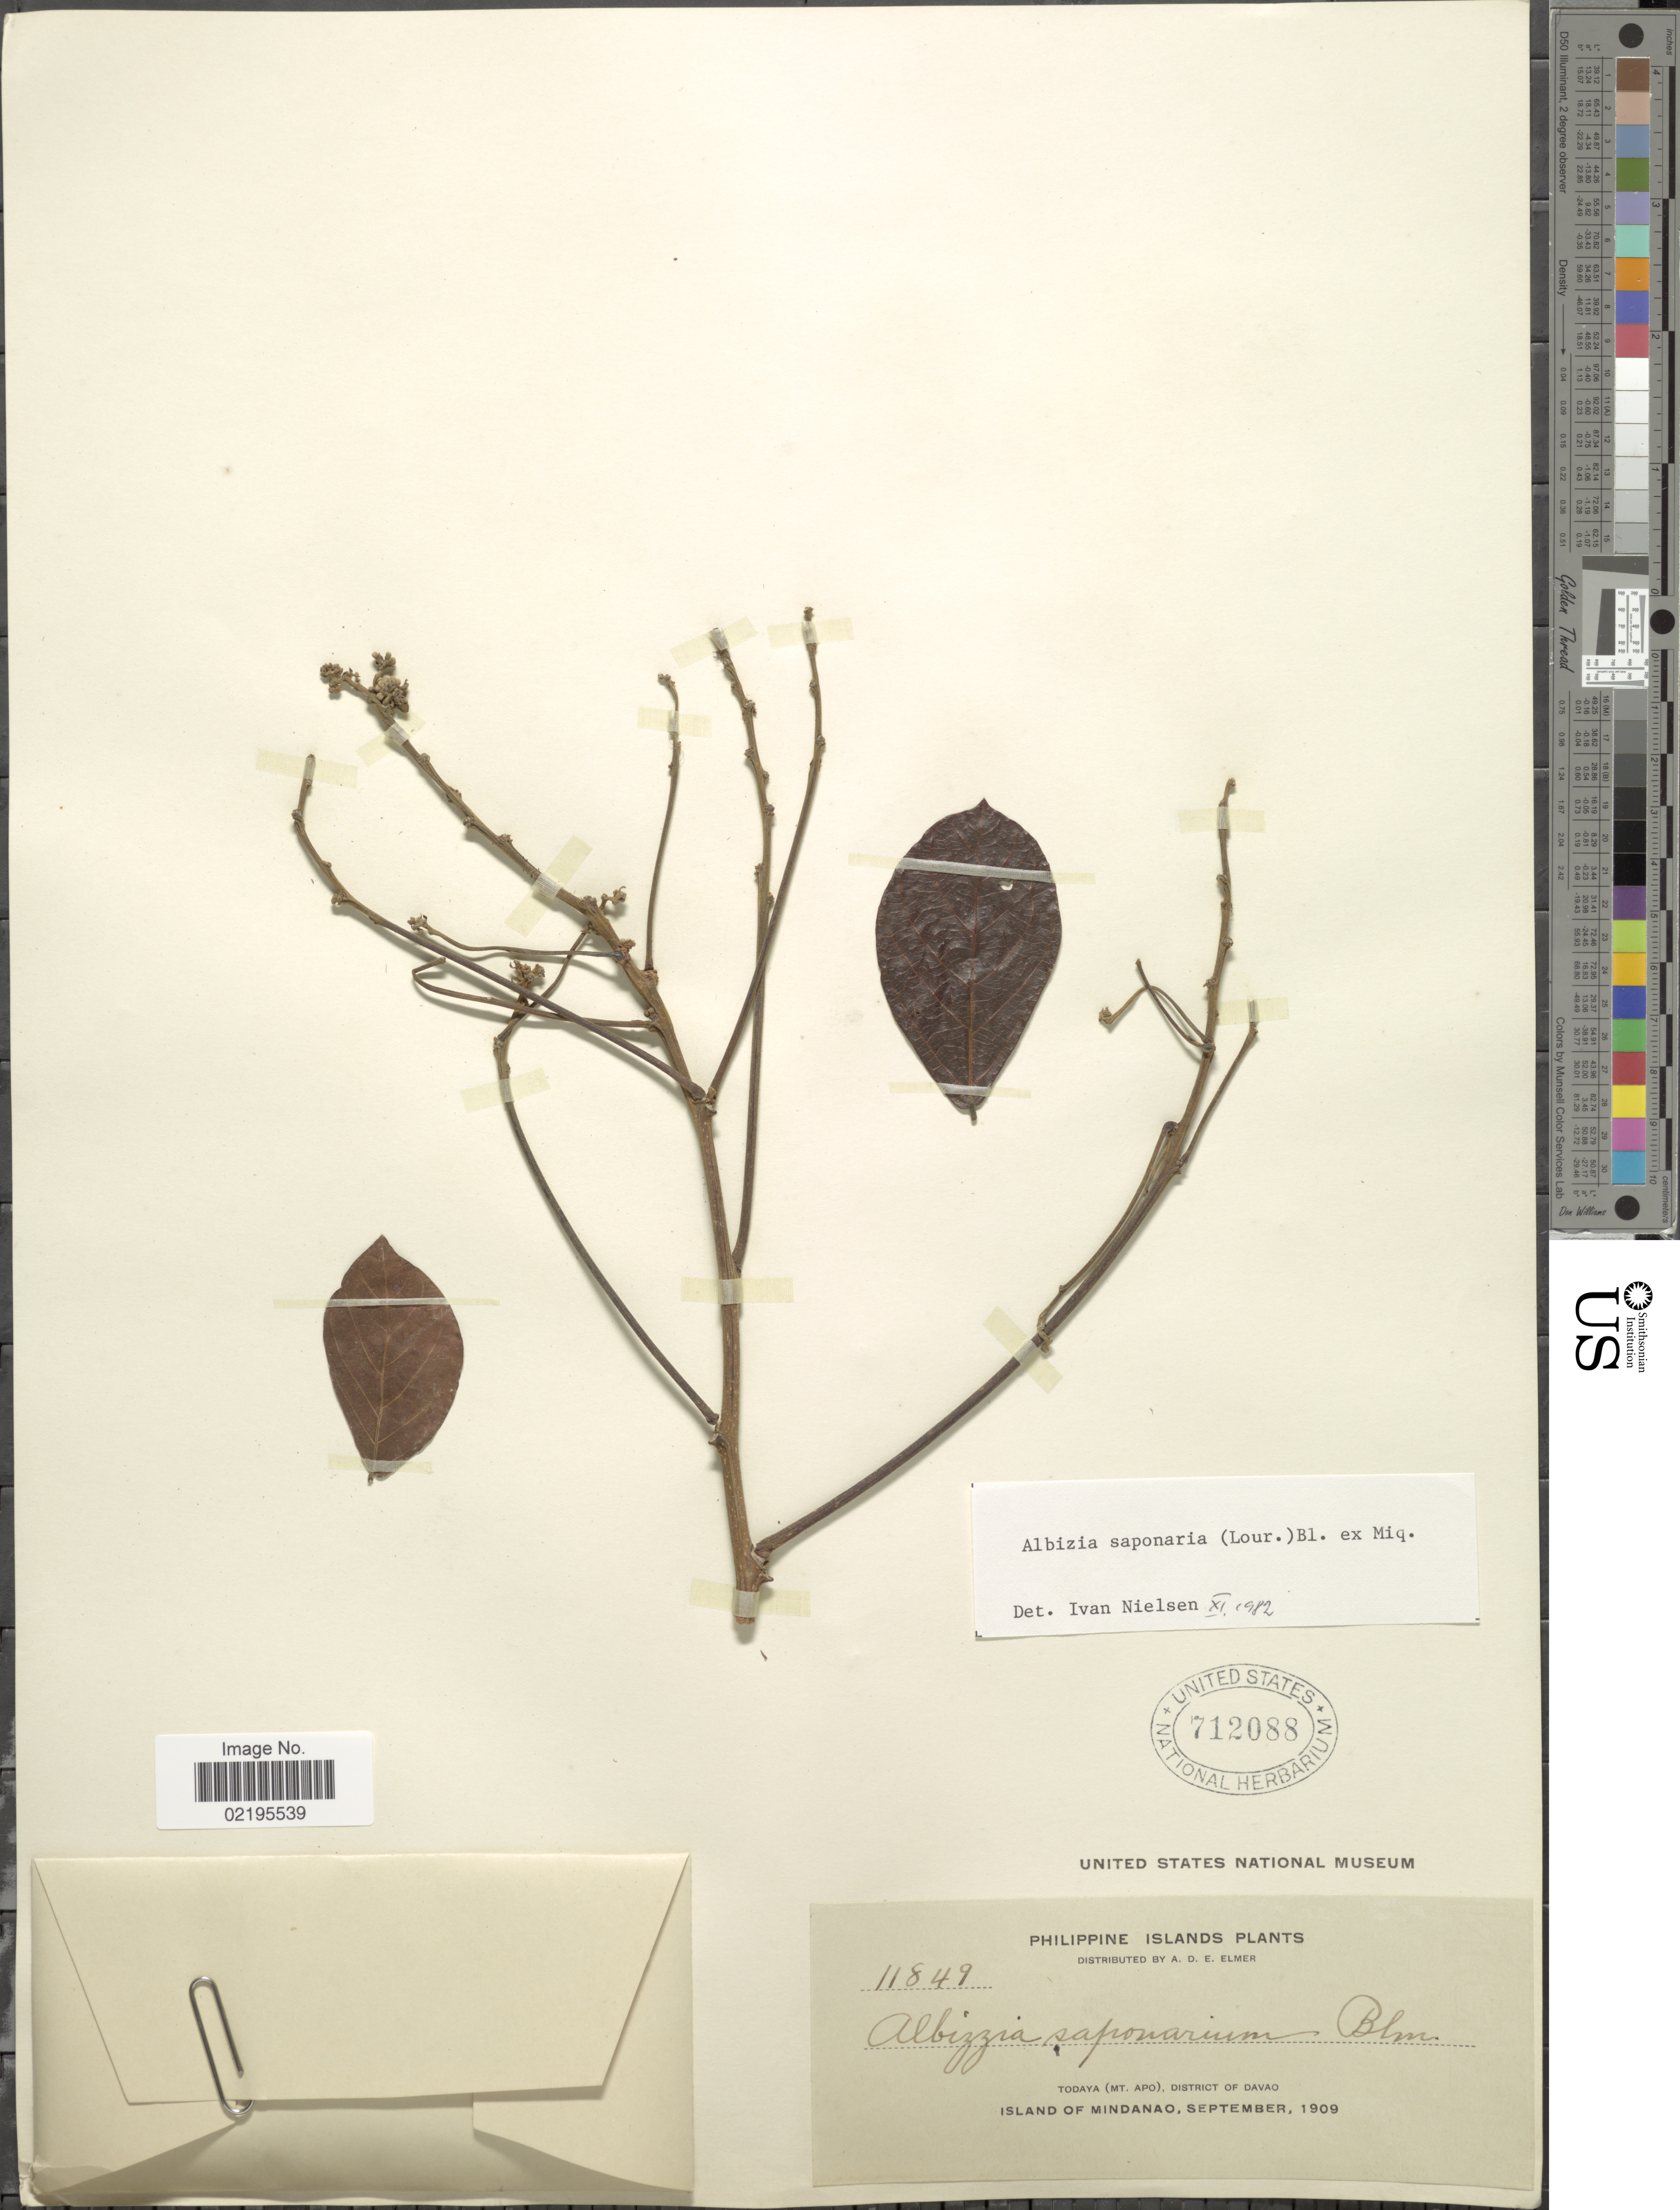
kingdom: Plantae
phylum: Tracheophyta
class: Magnoliopsida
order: Fabales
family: Fabaceae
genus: Albizia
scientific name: Albizia saponaria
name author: (Lour.) Blume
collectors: A. D. E. Elmer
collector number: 11849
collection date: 1909-09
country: Philippines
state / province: Davao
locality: Todaya (Mt. Apo) District of Davao, Island of Mindanao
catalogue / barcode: US 712088